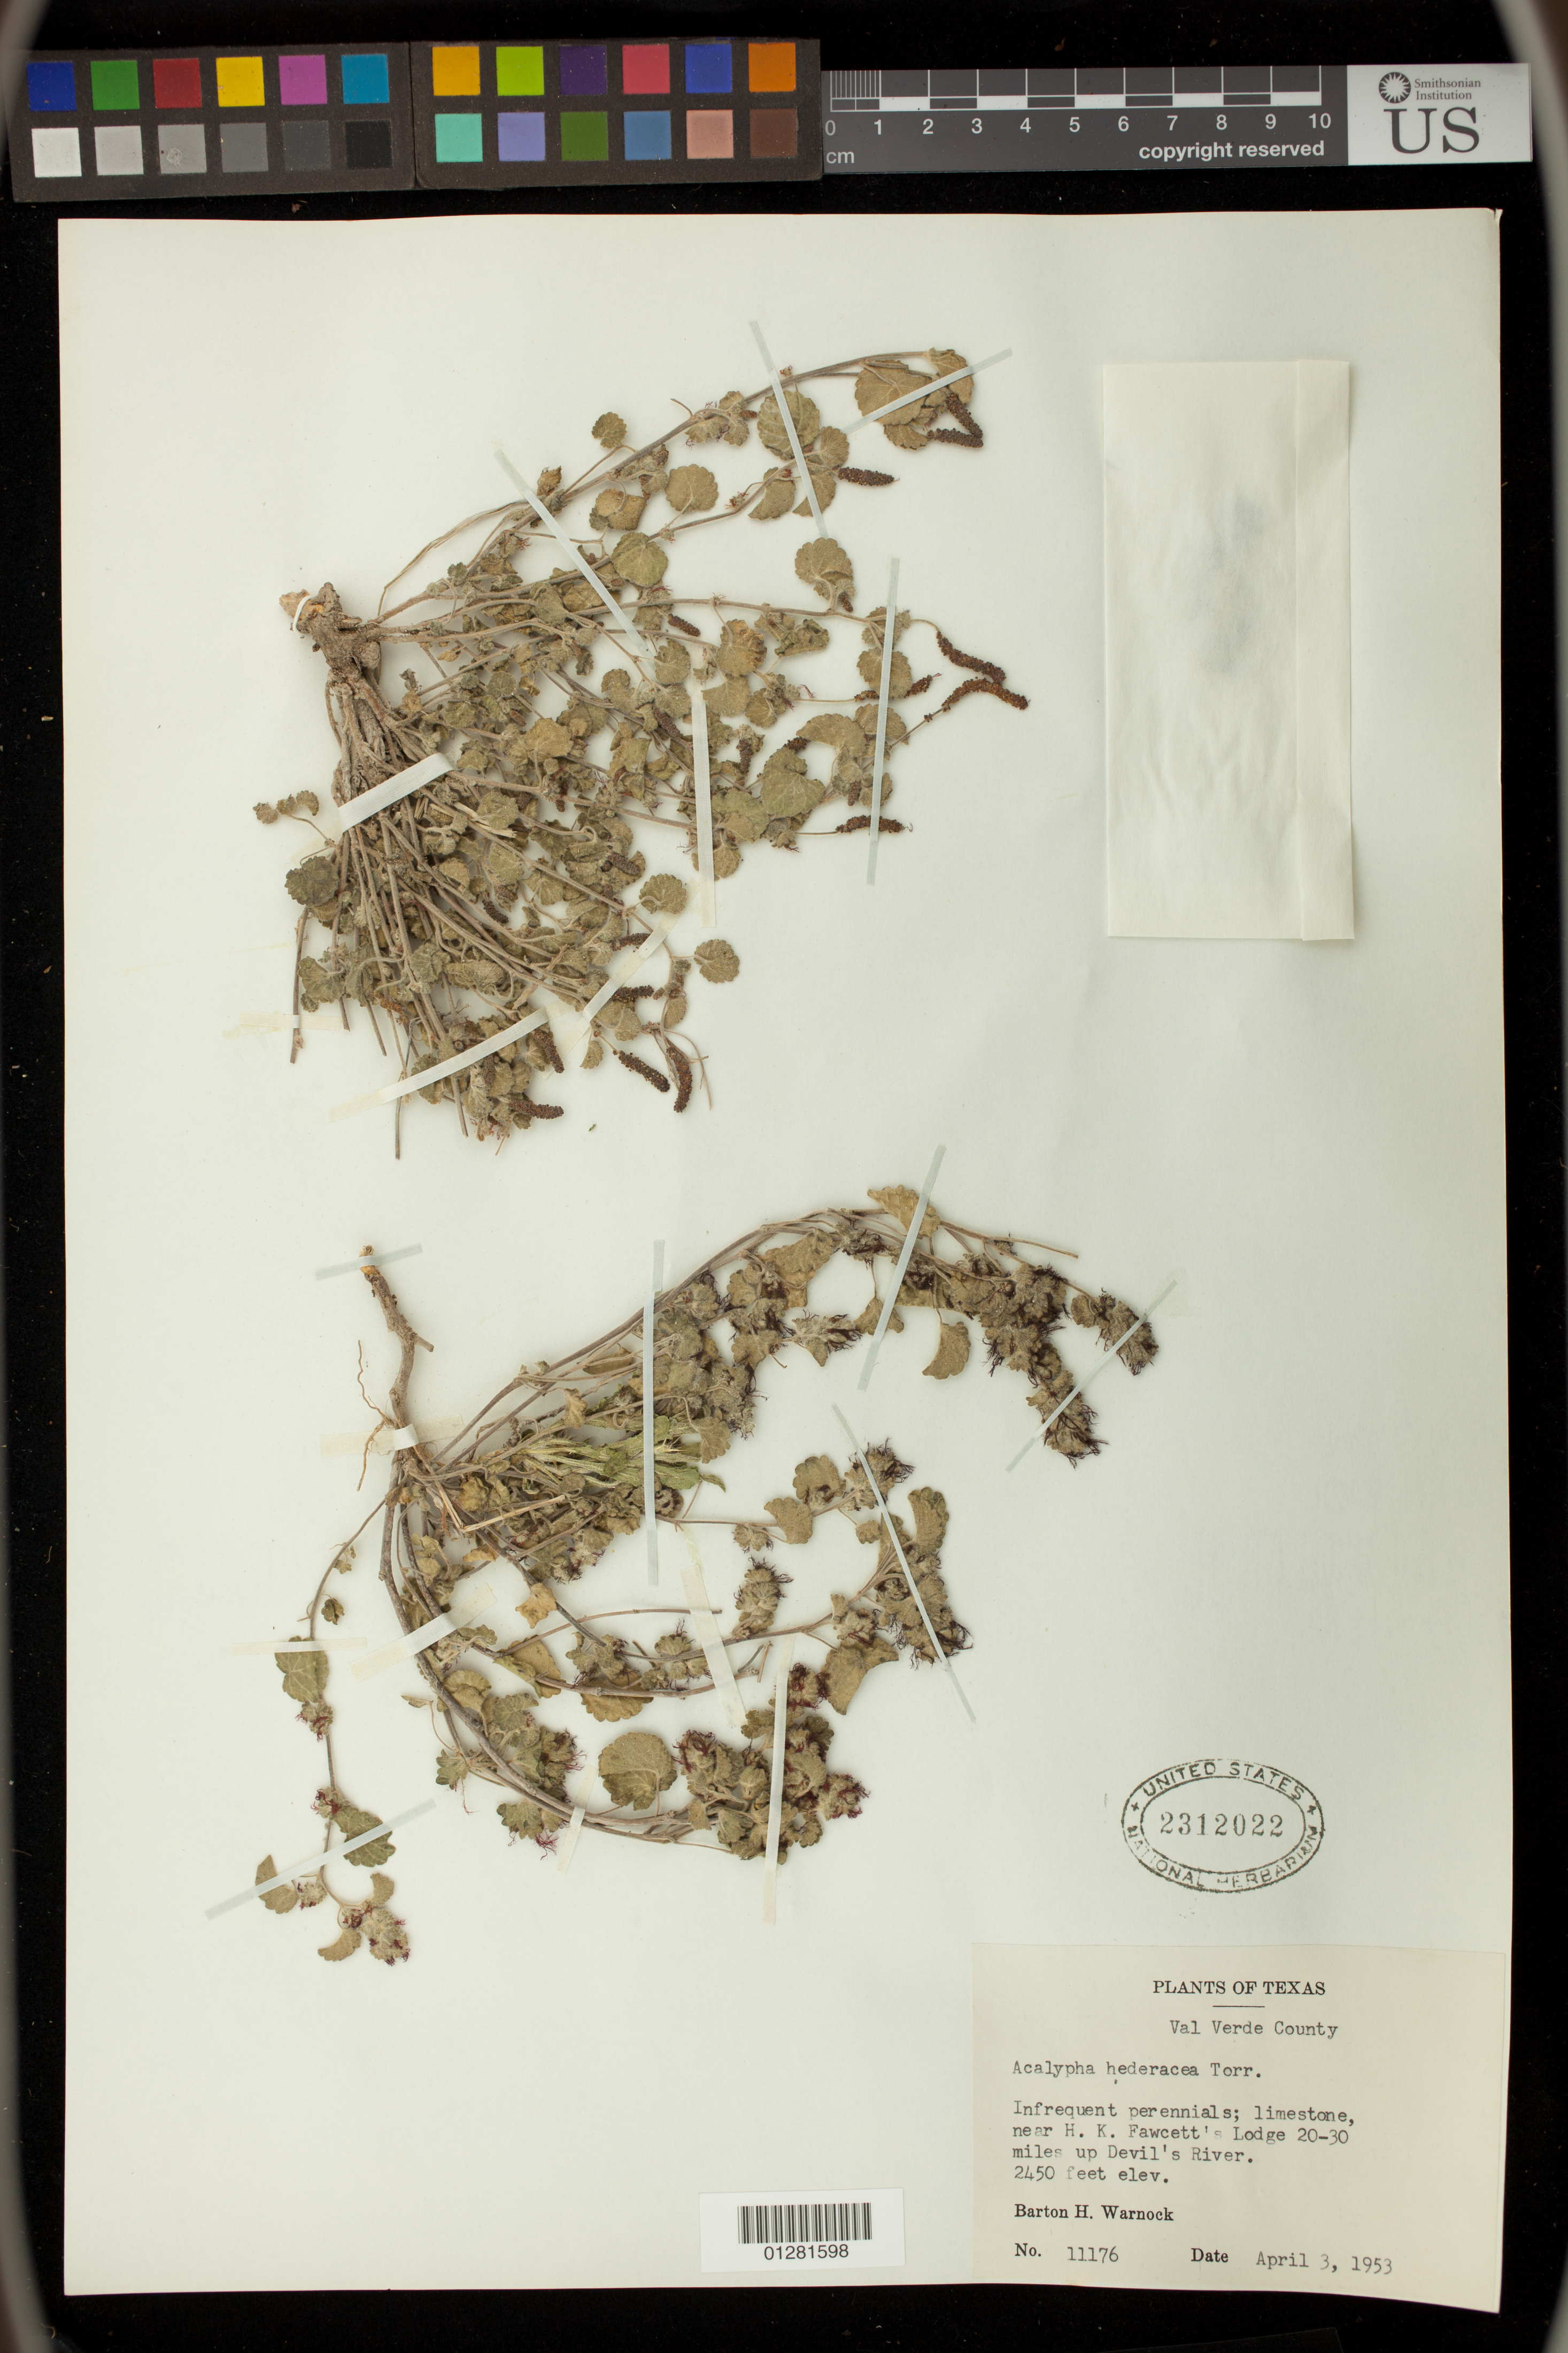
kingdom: Plantae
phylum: Tracheophyta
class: Magnoliopsida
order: Malpighiales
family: Euphorbiaceae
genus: Acalypha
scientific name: Acalypha hederacea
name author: Torr.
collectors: B. H. Warnock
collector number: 11176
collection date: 1953-04-03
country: United States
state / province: Texas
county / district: Val Verde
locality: near H. K. Fawcett's Lodge 20-30 miles up Devil's River.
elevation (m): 747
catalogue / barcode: US 2312022